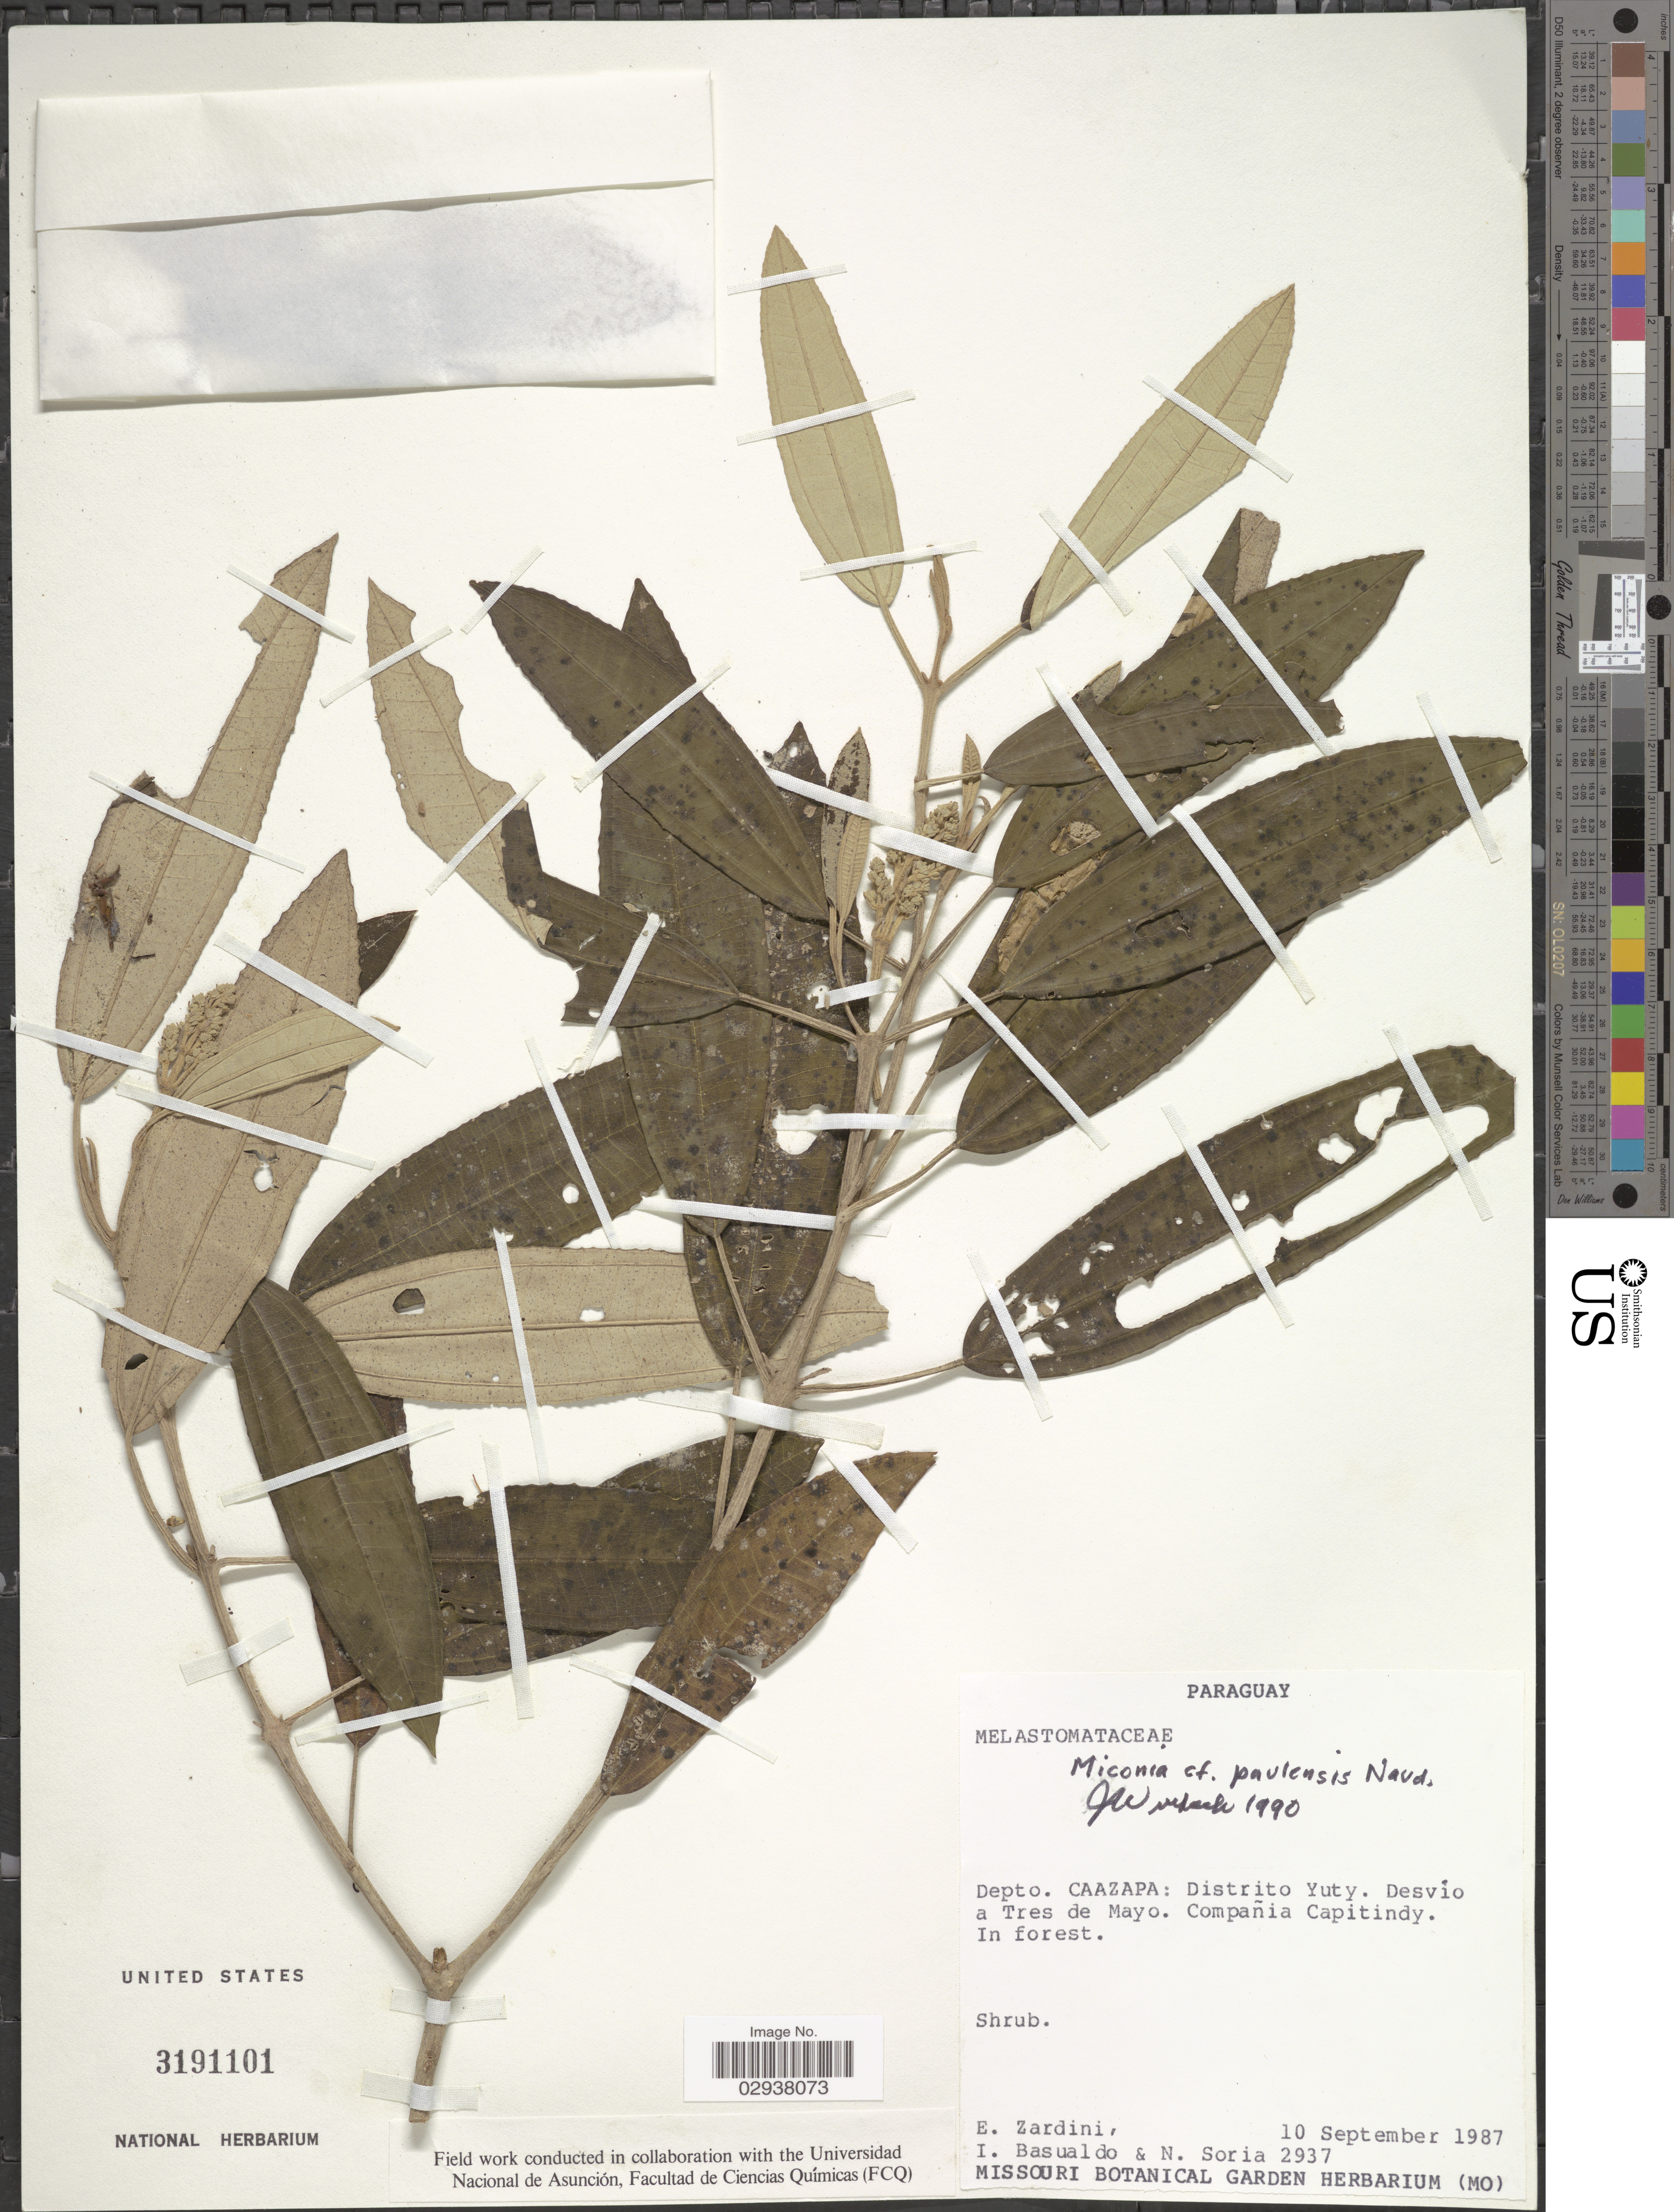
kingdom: Plantae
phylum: Tracheophyta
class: Magnoliopsida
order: Myrtales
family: Melastomataceae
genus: Miconia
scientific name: Miconia cinerascens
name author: Miq.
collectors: E. Zardini, I. Basualdo & N. Soria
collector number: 2937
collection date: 1987-09-10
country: Paraguay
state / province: Caazapa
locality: Depto. Caazapa: Distrito Yuty. Desvío a Tres de Mayo. Compañia Capitindy. In forest.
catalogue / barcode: US 3191101